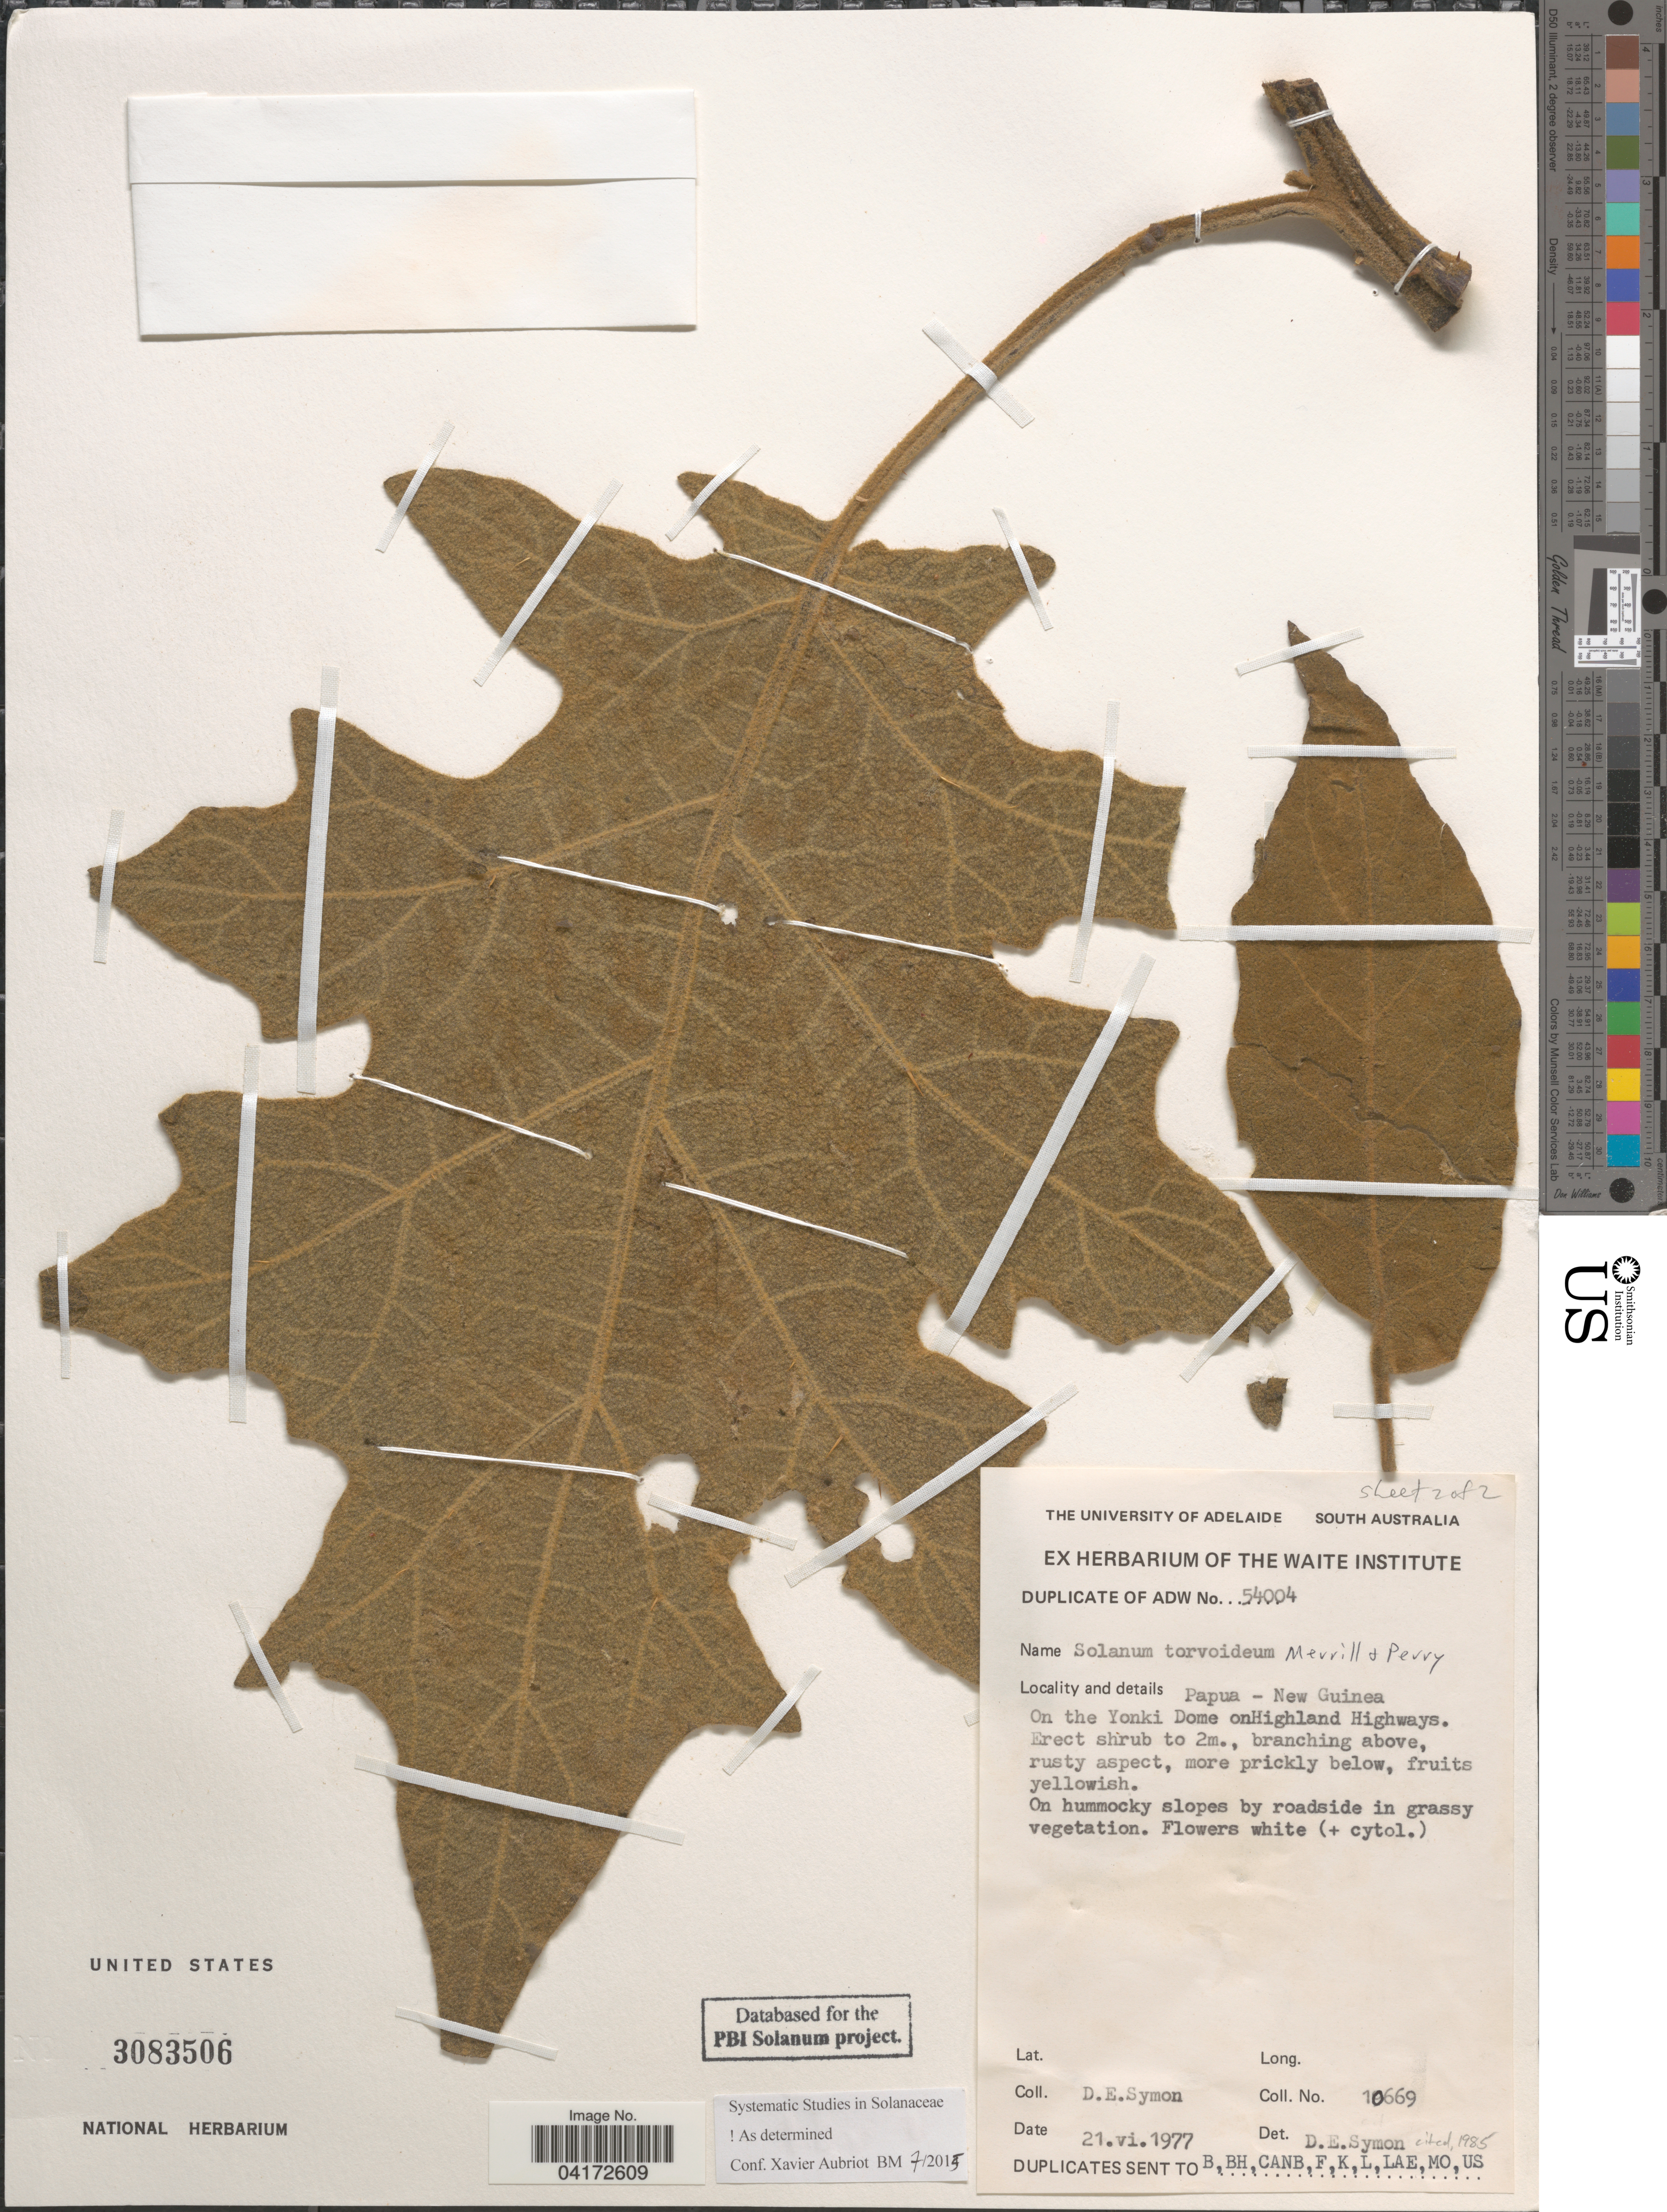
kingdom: Plantae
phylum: Tracheophyta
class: Magnoliopsida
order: Solanales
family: Solanaceae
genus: Solanum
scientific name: Solanum torvoideum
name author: Merr. & L.M. Perry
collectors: D. Symon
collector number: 10669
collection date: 1977-06-21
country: Papua New Guinea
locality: On the Yonki Dome on Highland Highways.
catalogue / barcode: US 3083506